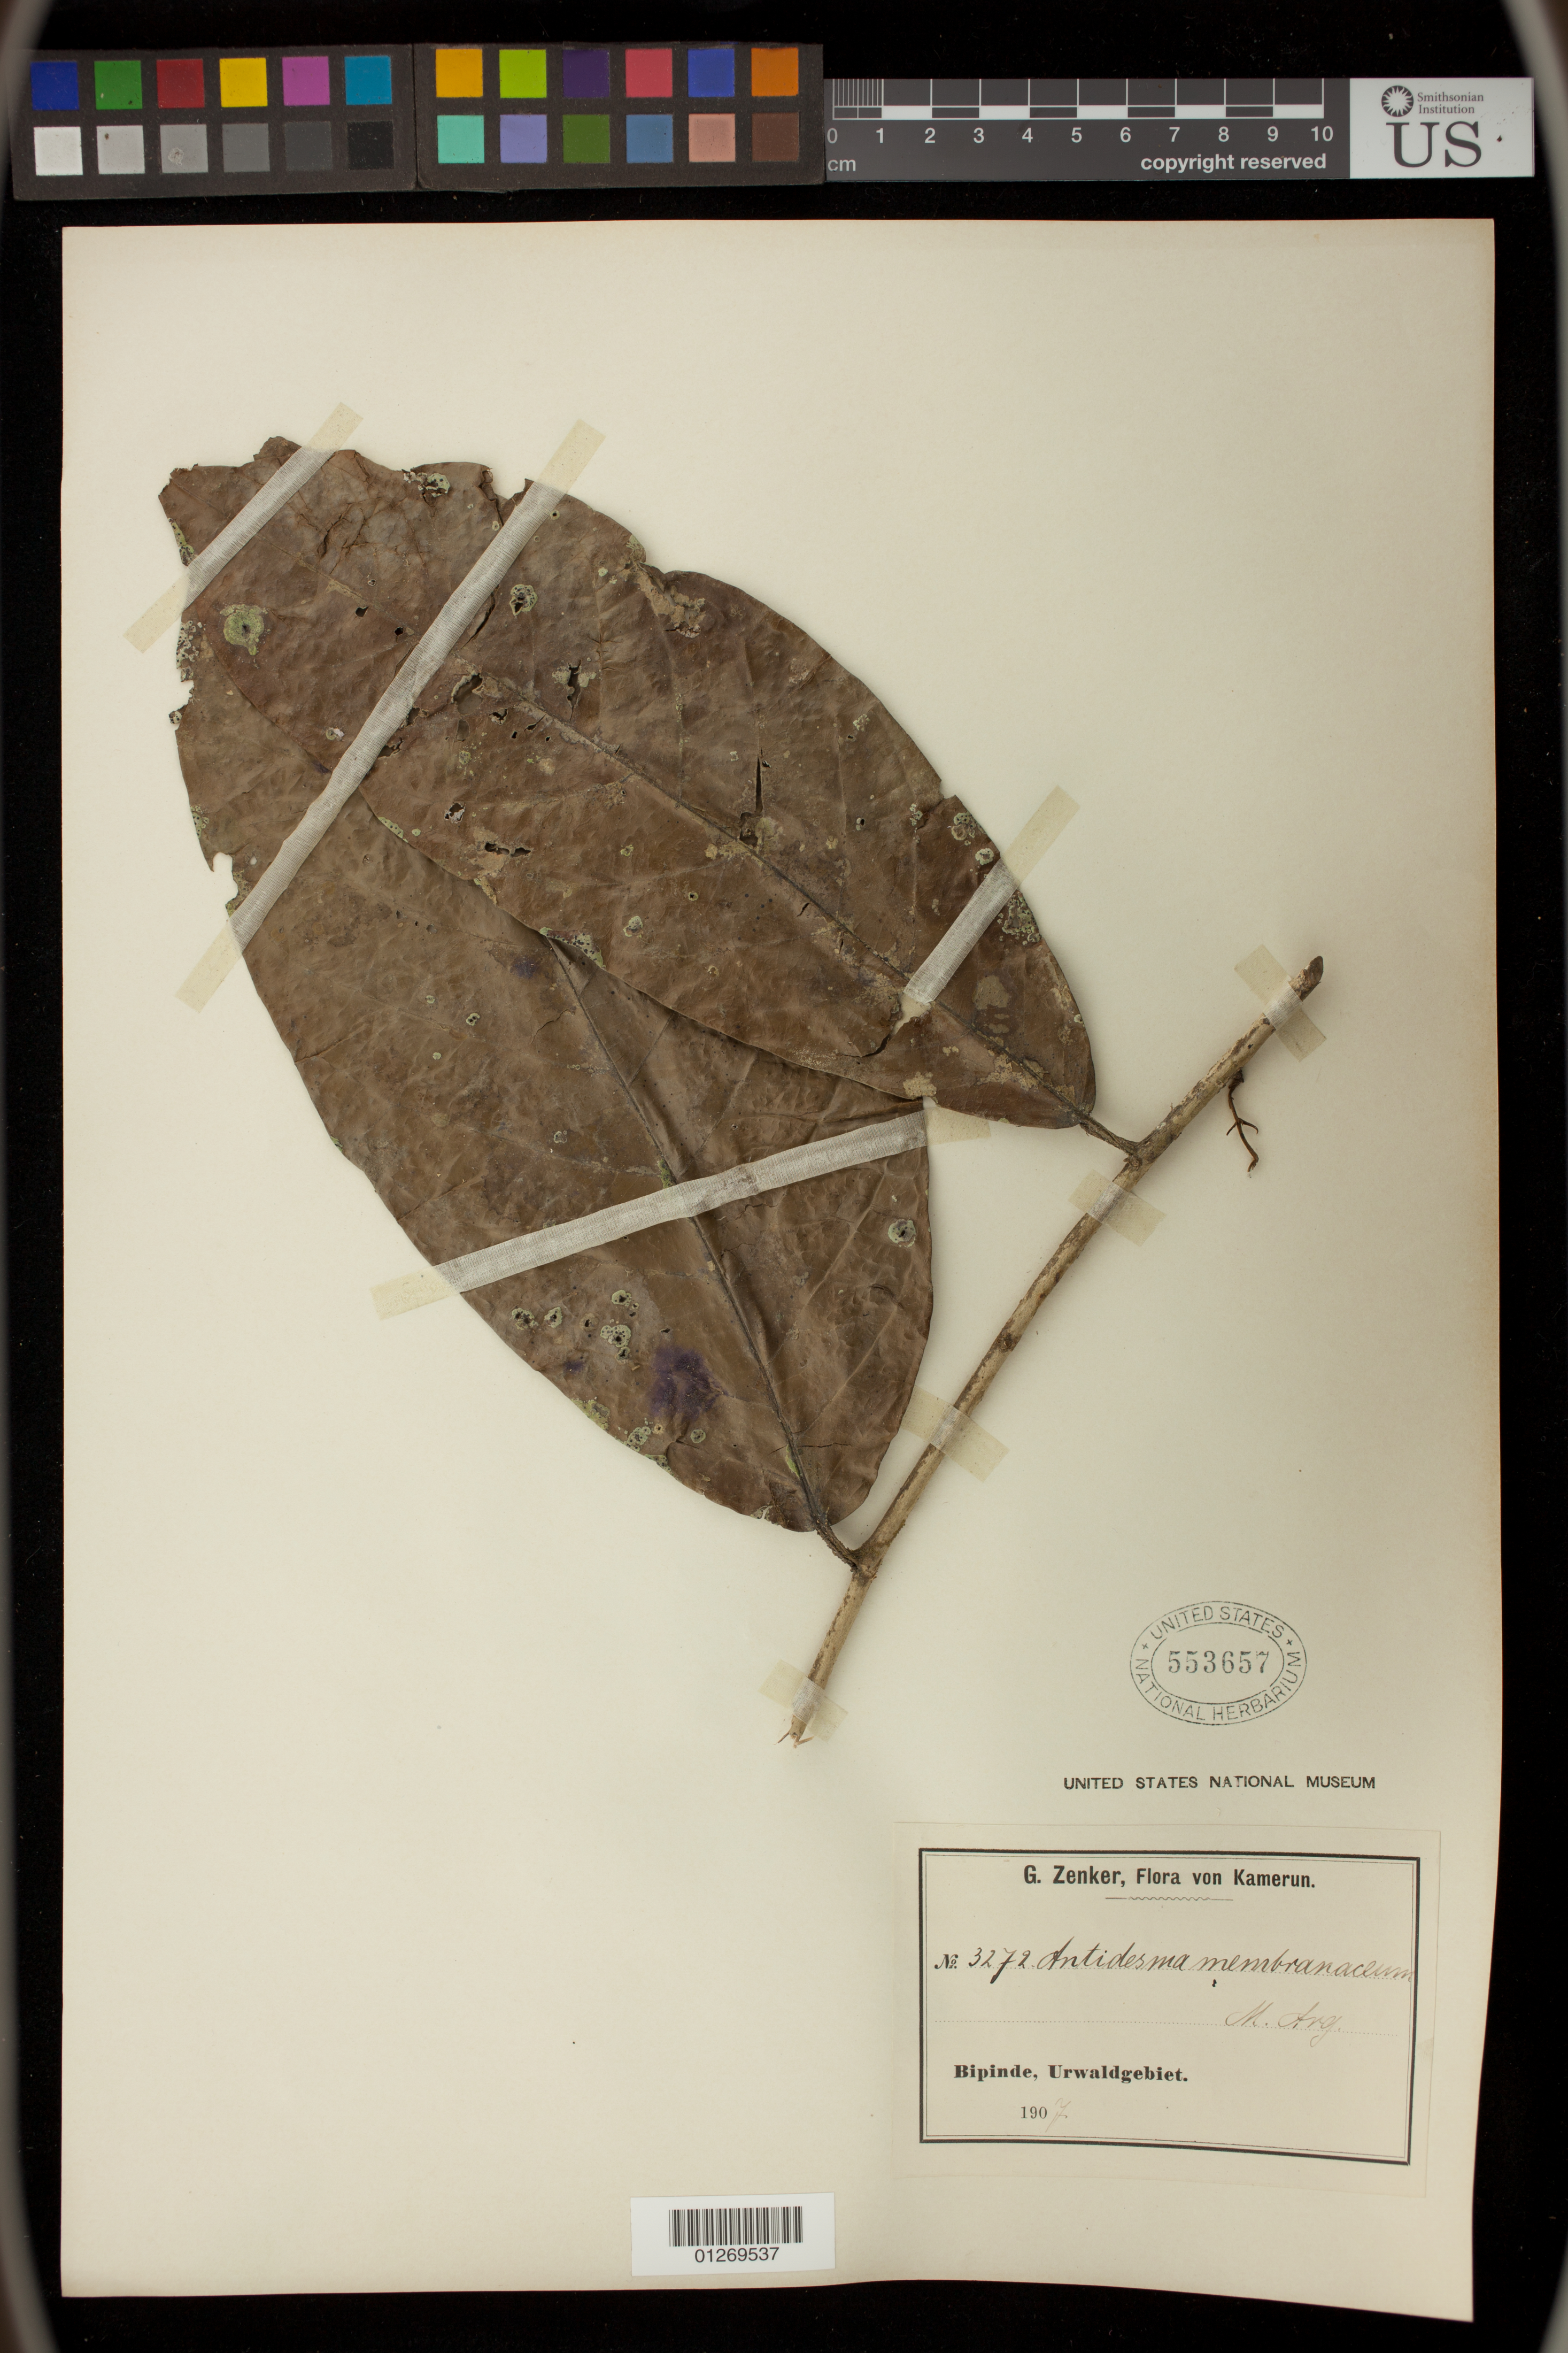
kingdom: Plantae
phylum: Tracheophyta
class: Magnoliopsida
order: Malpighiales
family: Phyllanthaceae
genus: Antidesma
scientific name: Antidesma membranaceum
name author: Müll. Arg.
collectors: G. A. Zenker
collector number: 3272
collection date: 1907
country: Cameroon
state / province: Sud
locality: Bipinde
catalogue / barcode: US 553657